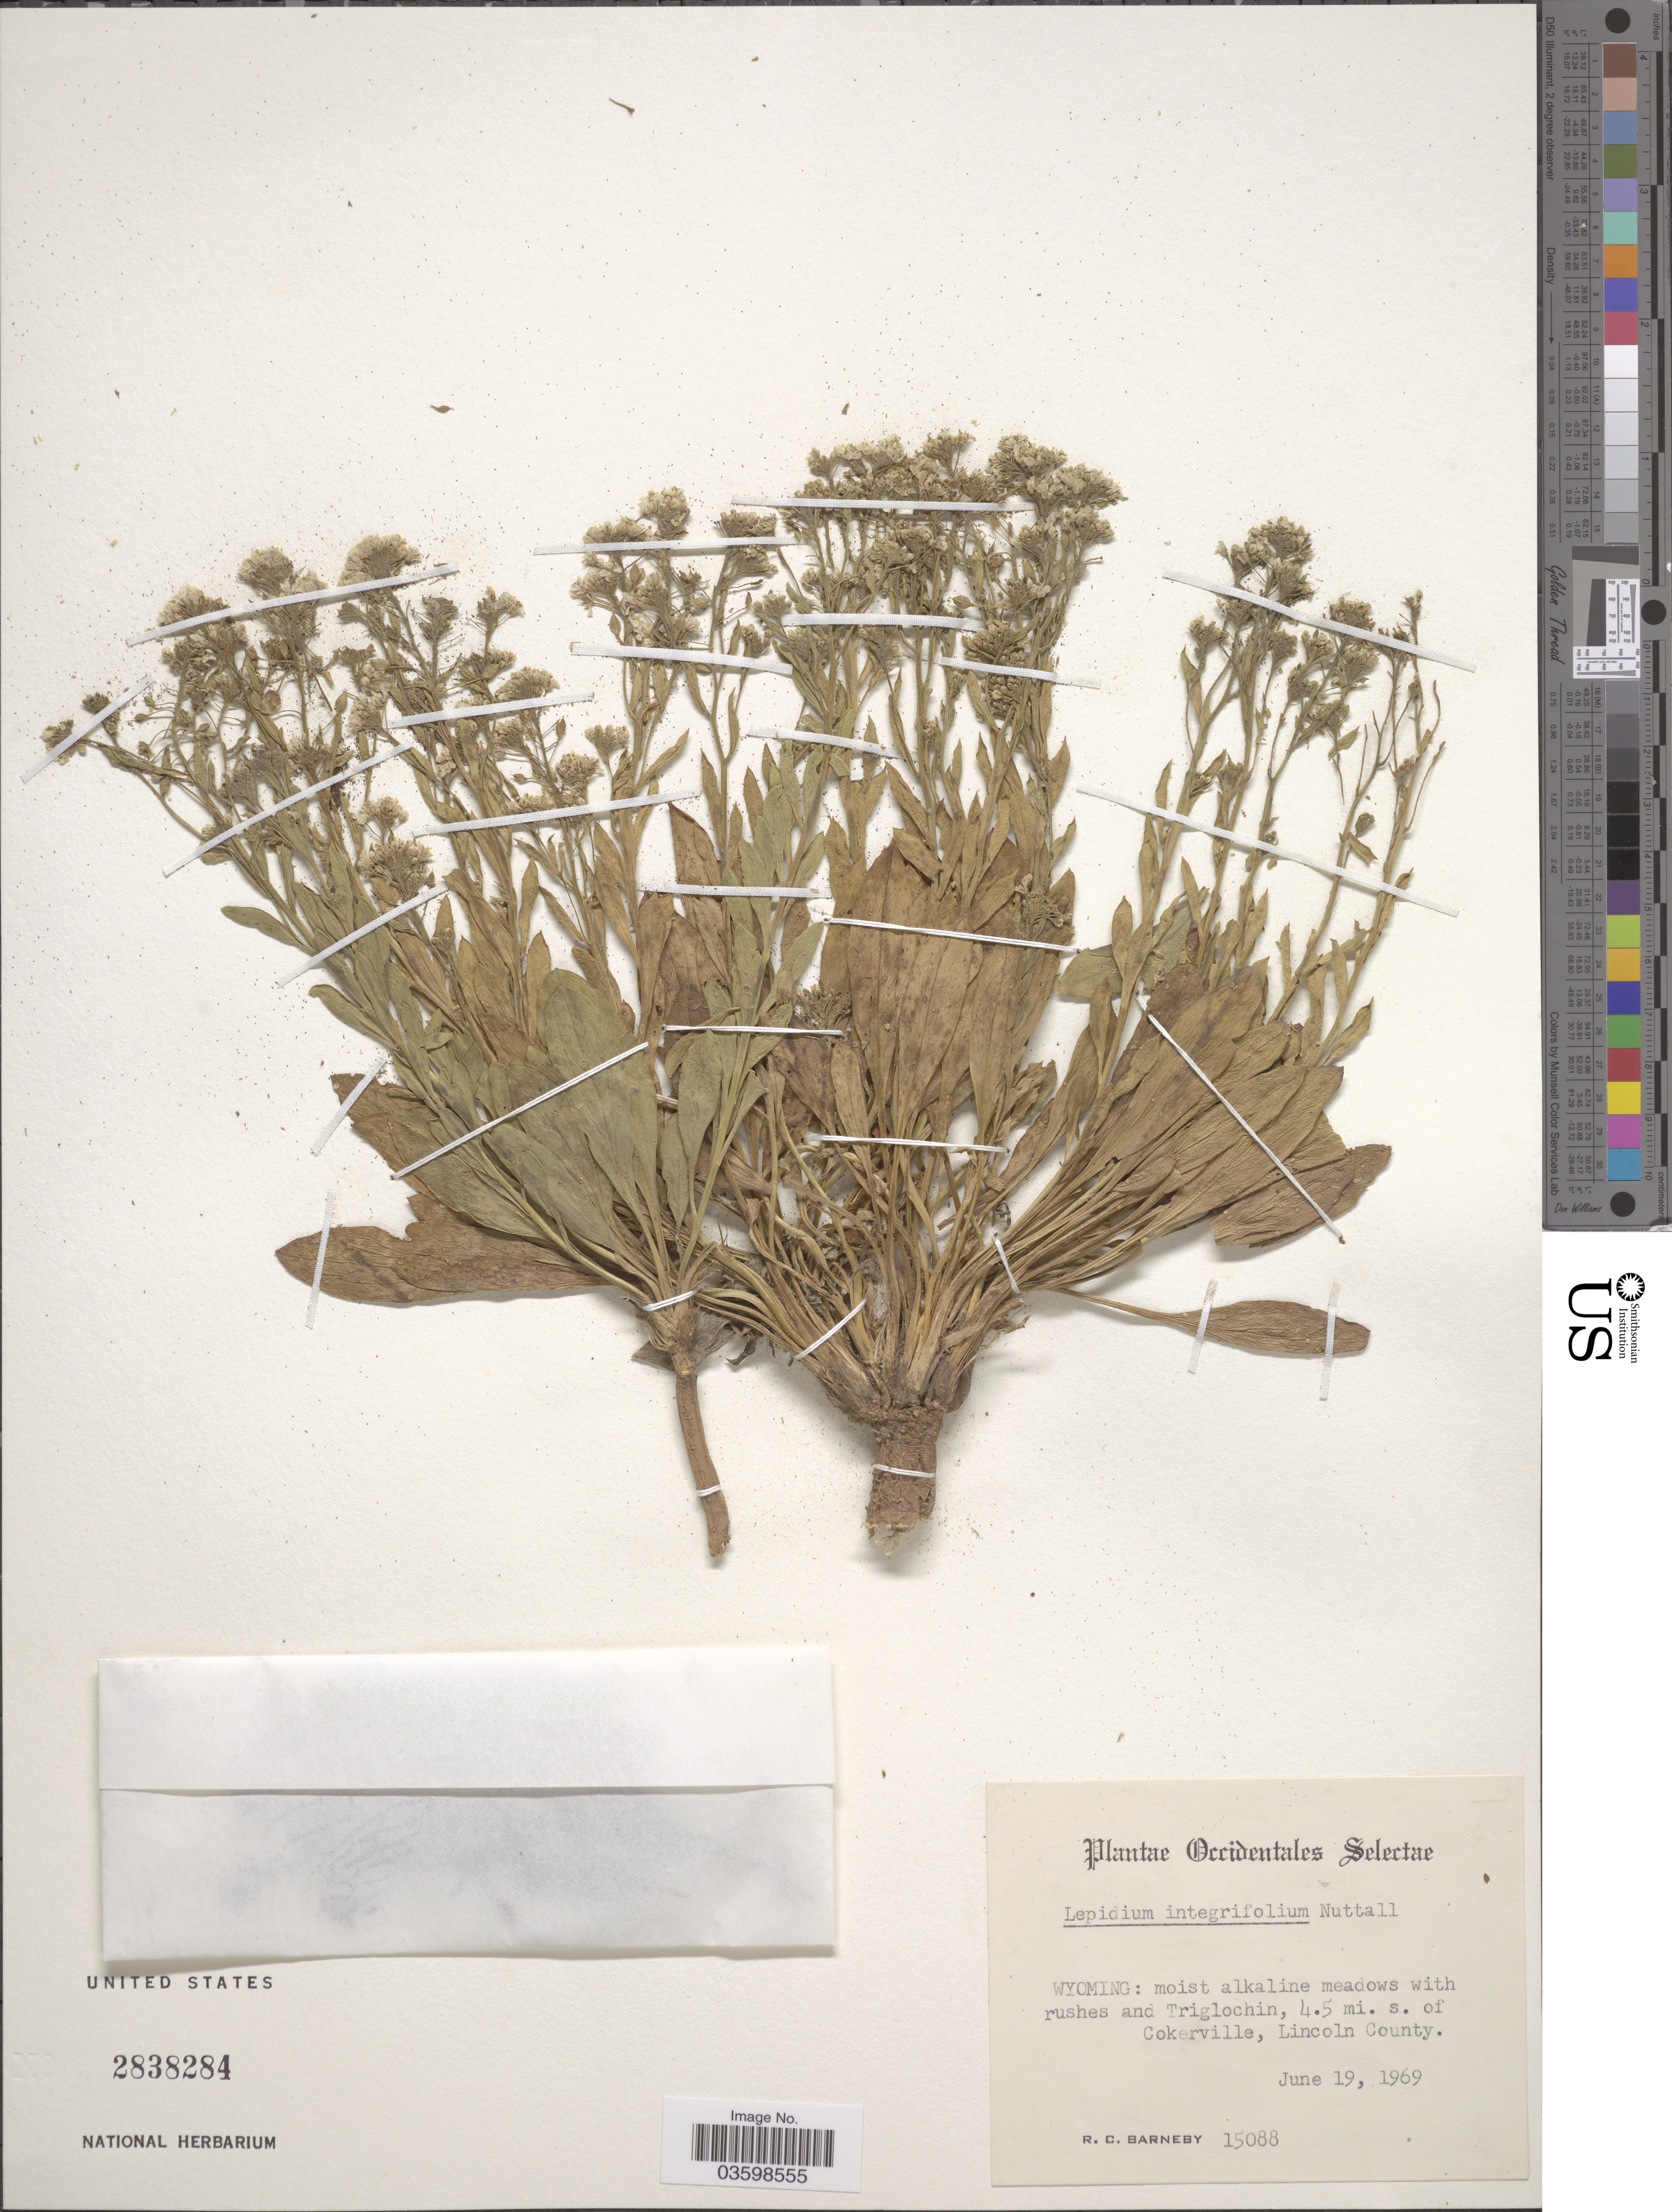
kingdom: Plantae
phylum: Tracheophyta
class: Magnoliopsida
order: Brassicales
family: Brassicaceae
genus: Lepidium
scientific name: Lepidium integrifolium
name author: Nutt.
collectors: R. C. Barneby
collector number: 15088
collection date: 1969-06-19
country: United States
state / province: Wyoming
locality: Moist alkaline meadows with rushes and Triglochin, 4.5 mi. s. of Cokerville, Lincoln County.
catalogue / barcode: US 2838284